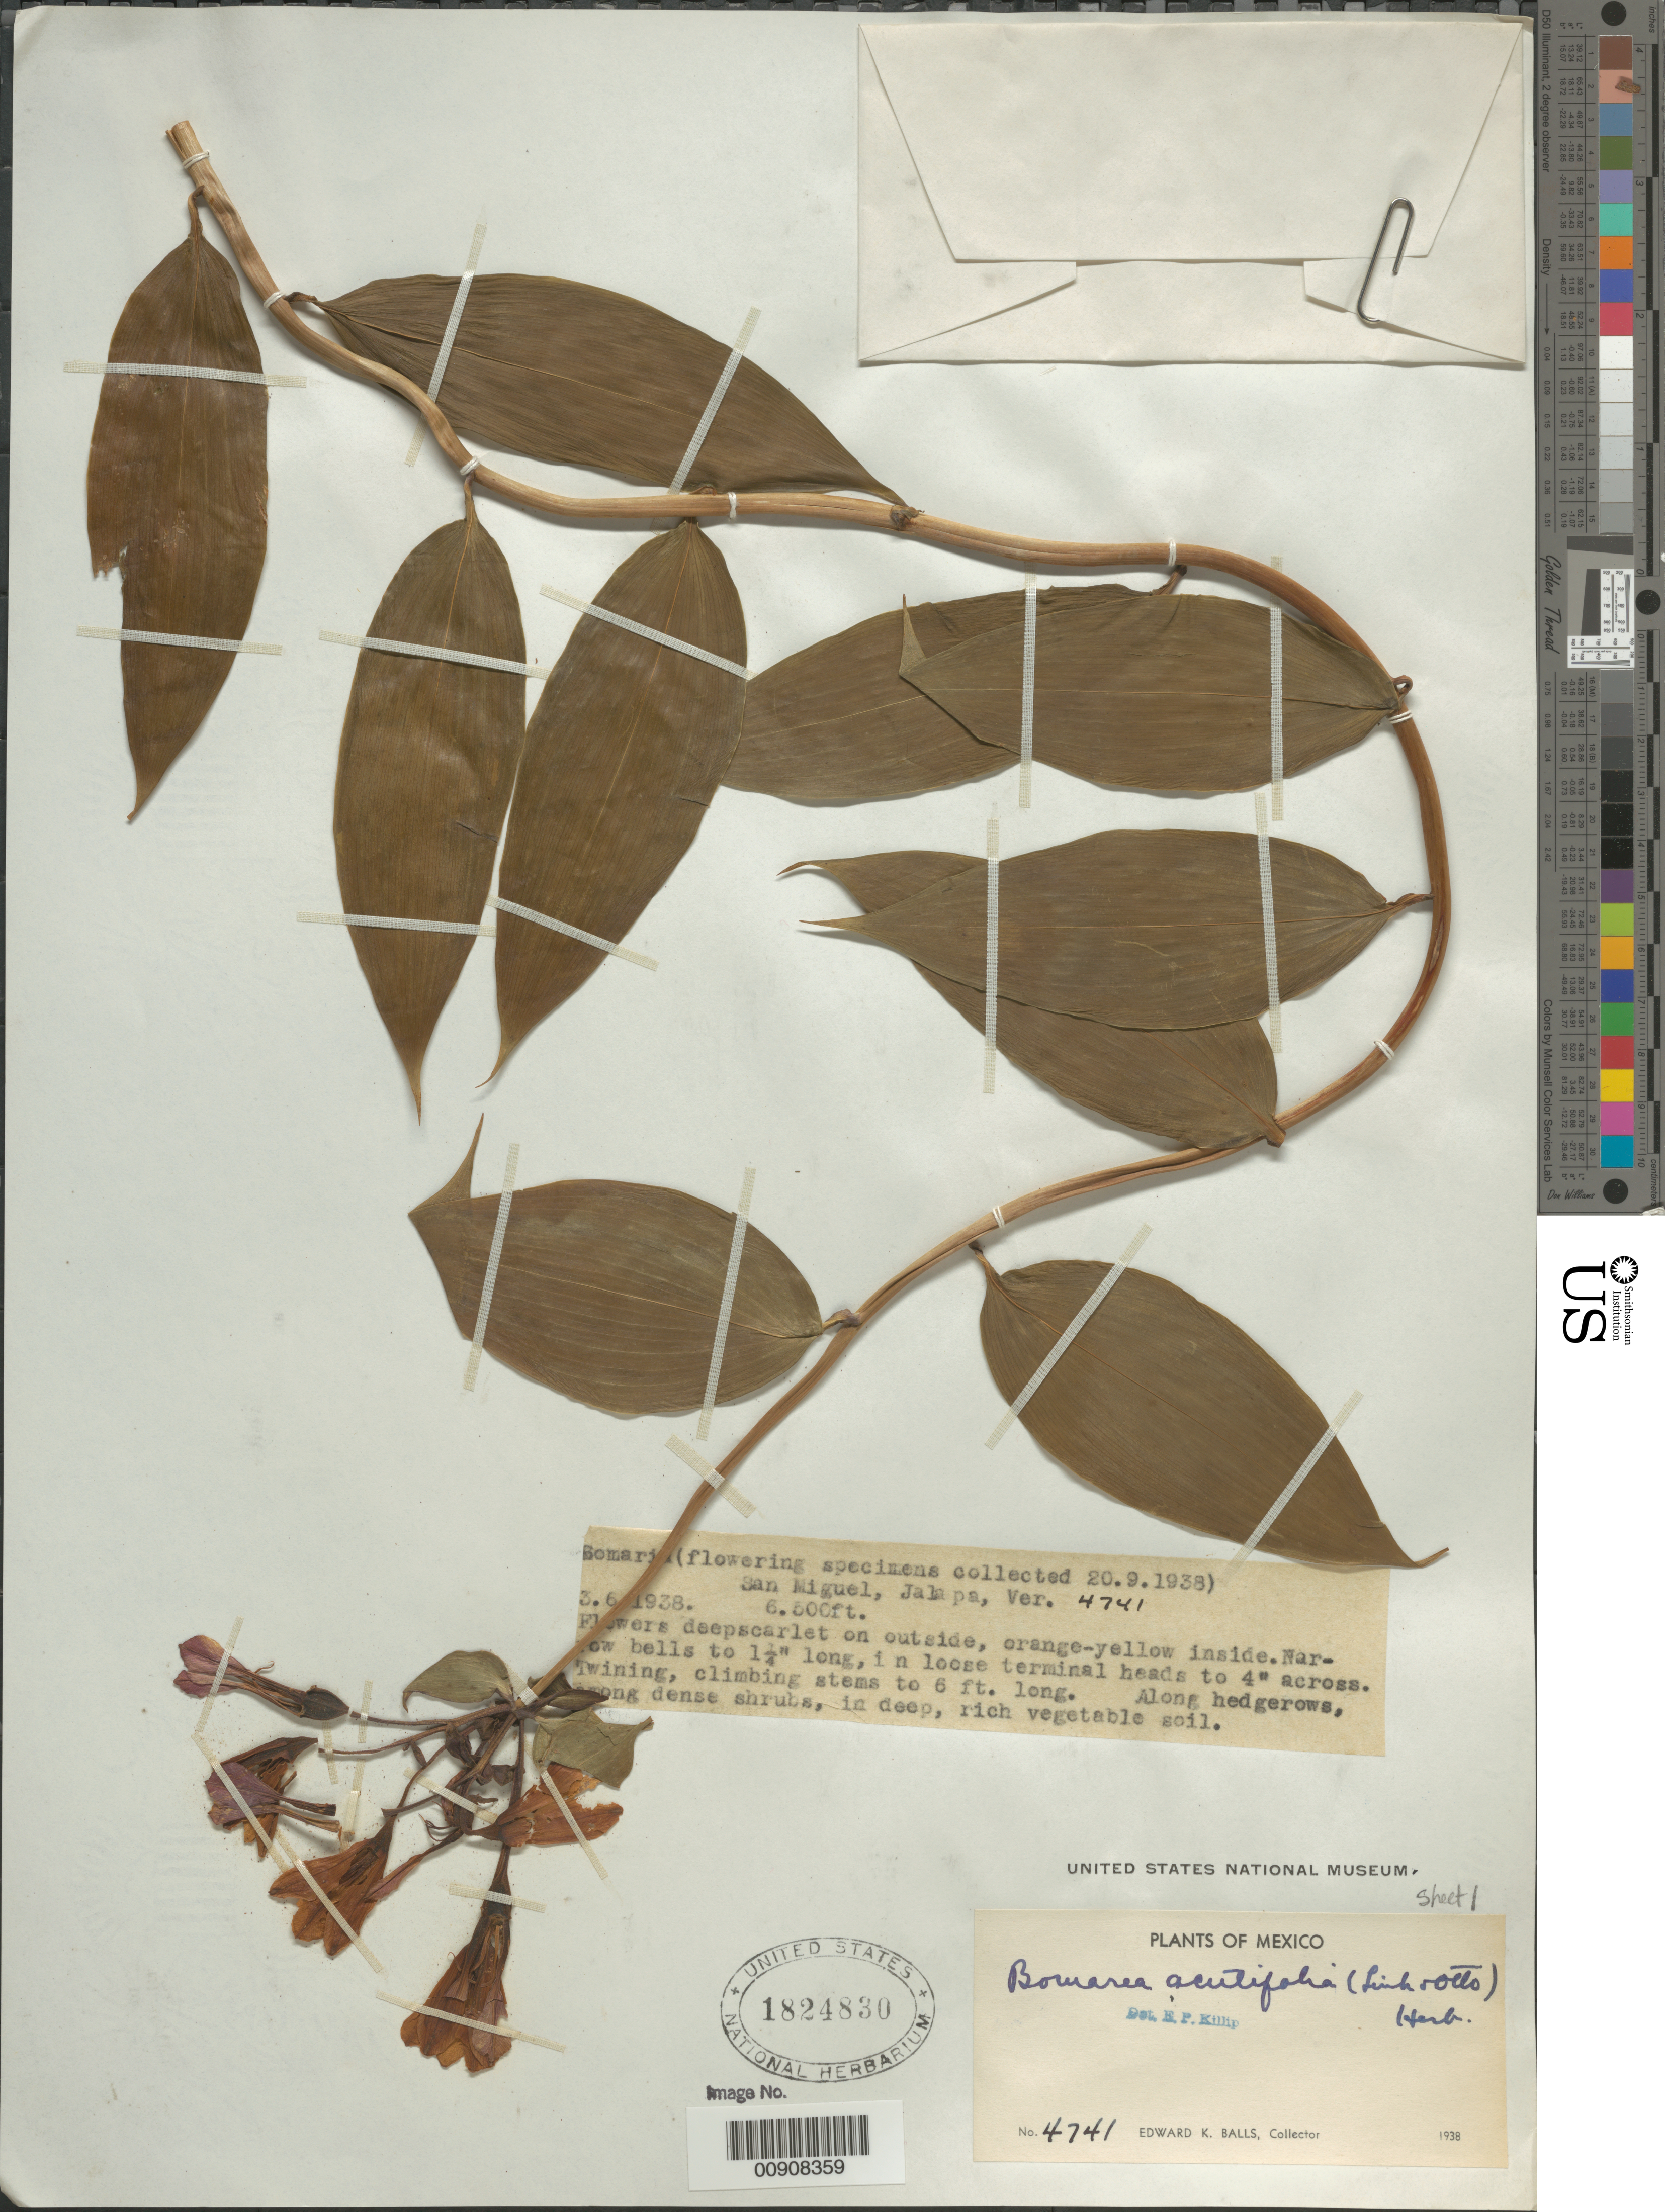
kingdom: Plantae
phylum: Tracheophyta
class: Liliopsida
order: Liliales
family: Alstroemeriaceae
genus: Bomarea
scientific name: Bomarea acutifolia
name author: (Link & Otto) Herb.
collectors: E. K. Balls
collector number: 4741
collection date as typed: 03 Jun 1938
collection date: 1938-06-03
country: Mexico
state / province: Veracruz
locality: San Miguel, Jalapa, Veracruz.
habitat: Along hedgerows, among dense shrubs, in deep, rich vegetable soil.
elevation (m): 1981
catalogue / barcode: US 1824830